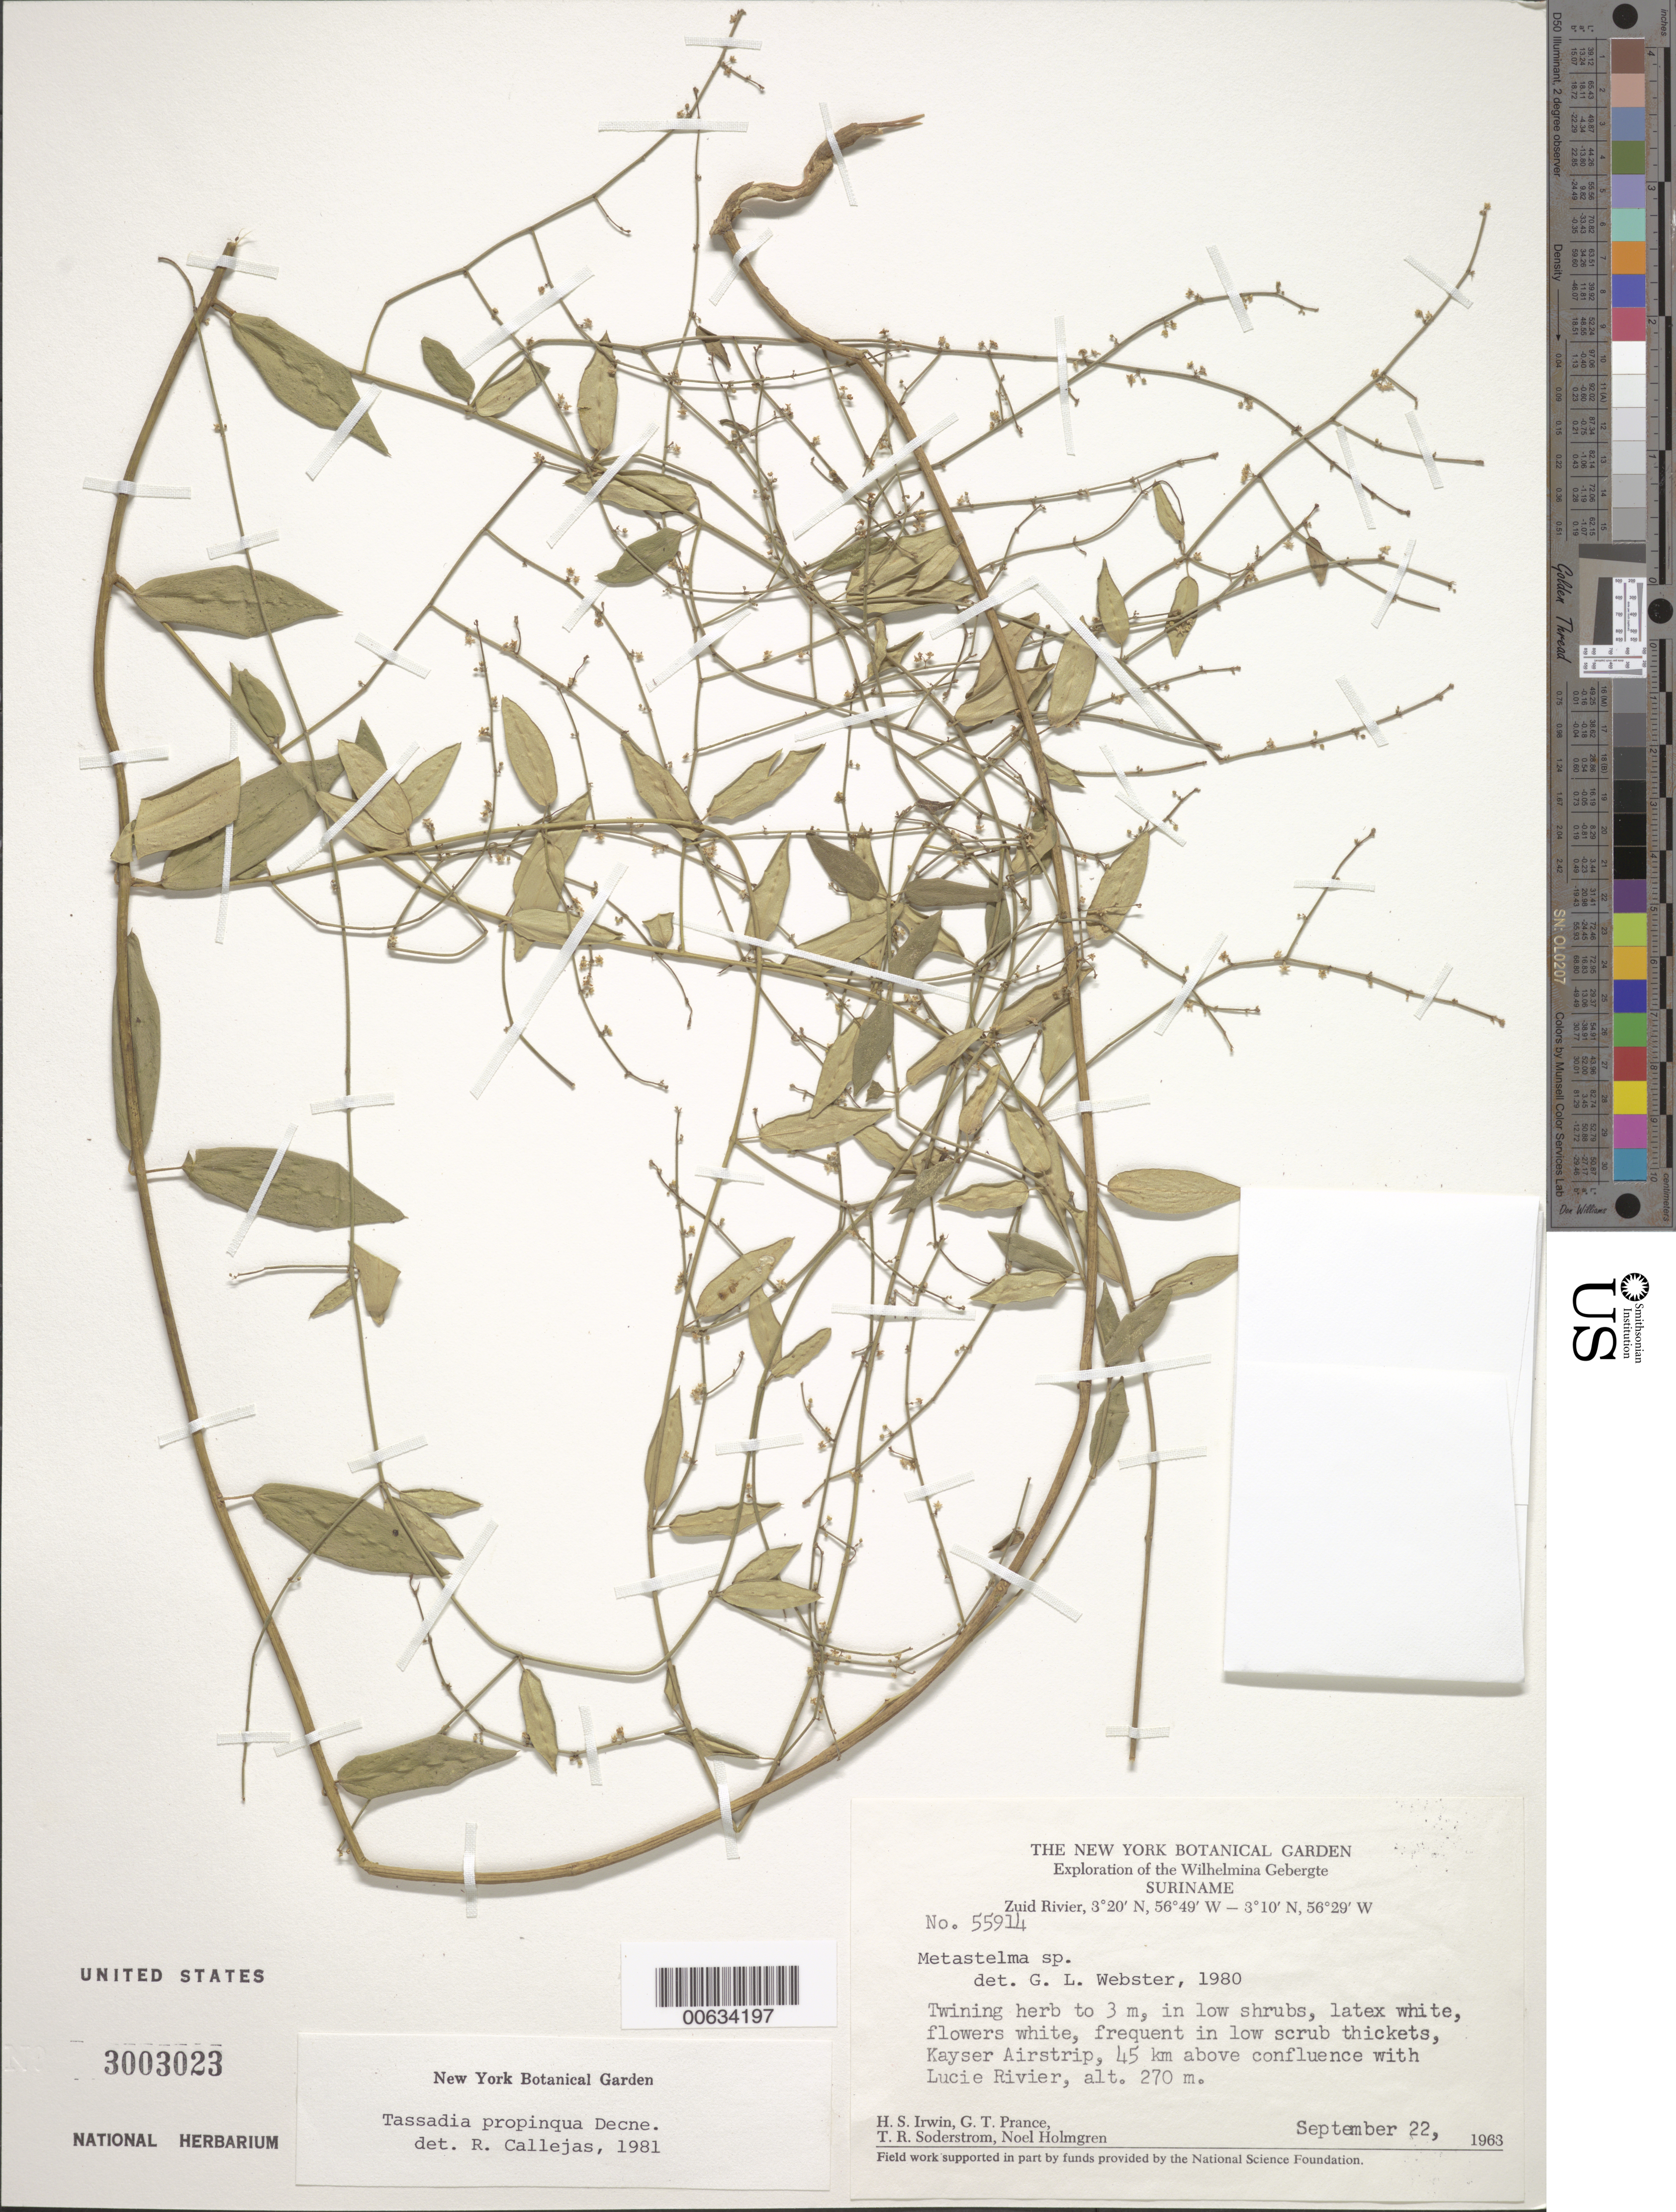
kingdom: Plantae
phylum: Tracheophyta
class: Magnoliopsida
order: Gentianales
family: Apocynaceae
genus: Tassadia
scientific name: Tassadia propinqua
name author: Decne.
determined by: Callejas, Ricardo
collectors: H. Irwin, G. T. Prance, T. R. Soderstrom & N. H. Holmgren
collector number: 55914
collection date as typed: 22-Sep-63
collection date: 1963-09-22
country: Suriname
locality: Kayser Airstrip, Zuid R., 45 km above confl. with Lucie R., Wilhelmina Gebergte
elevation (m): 270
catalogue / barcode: US 3003023